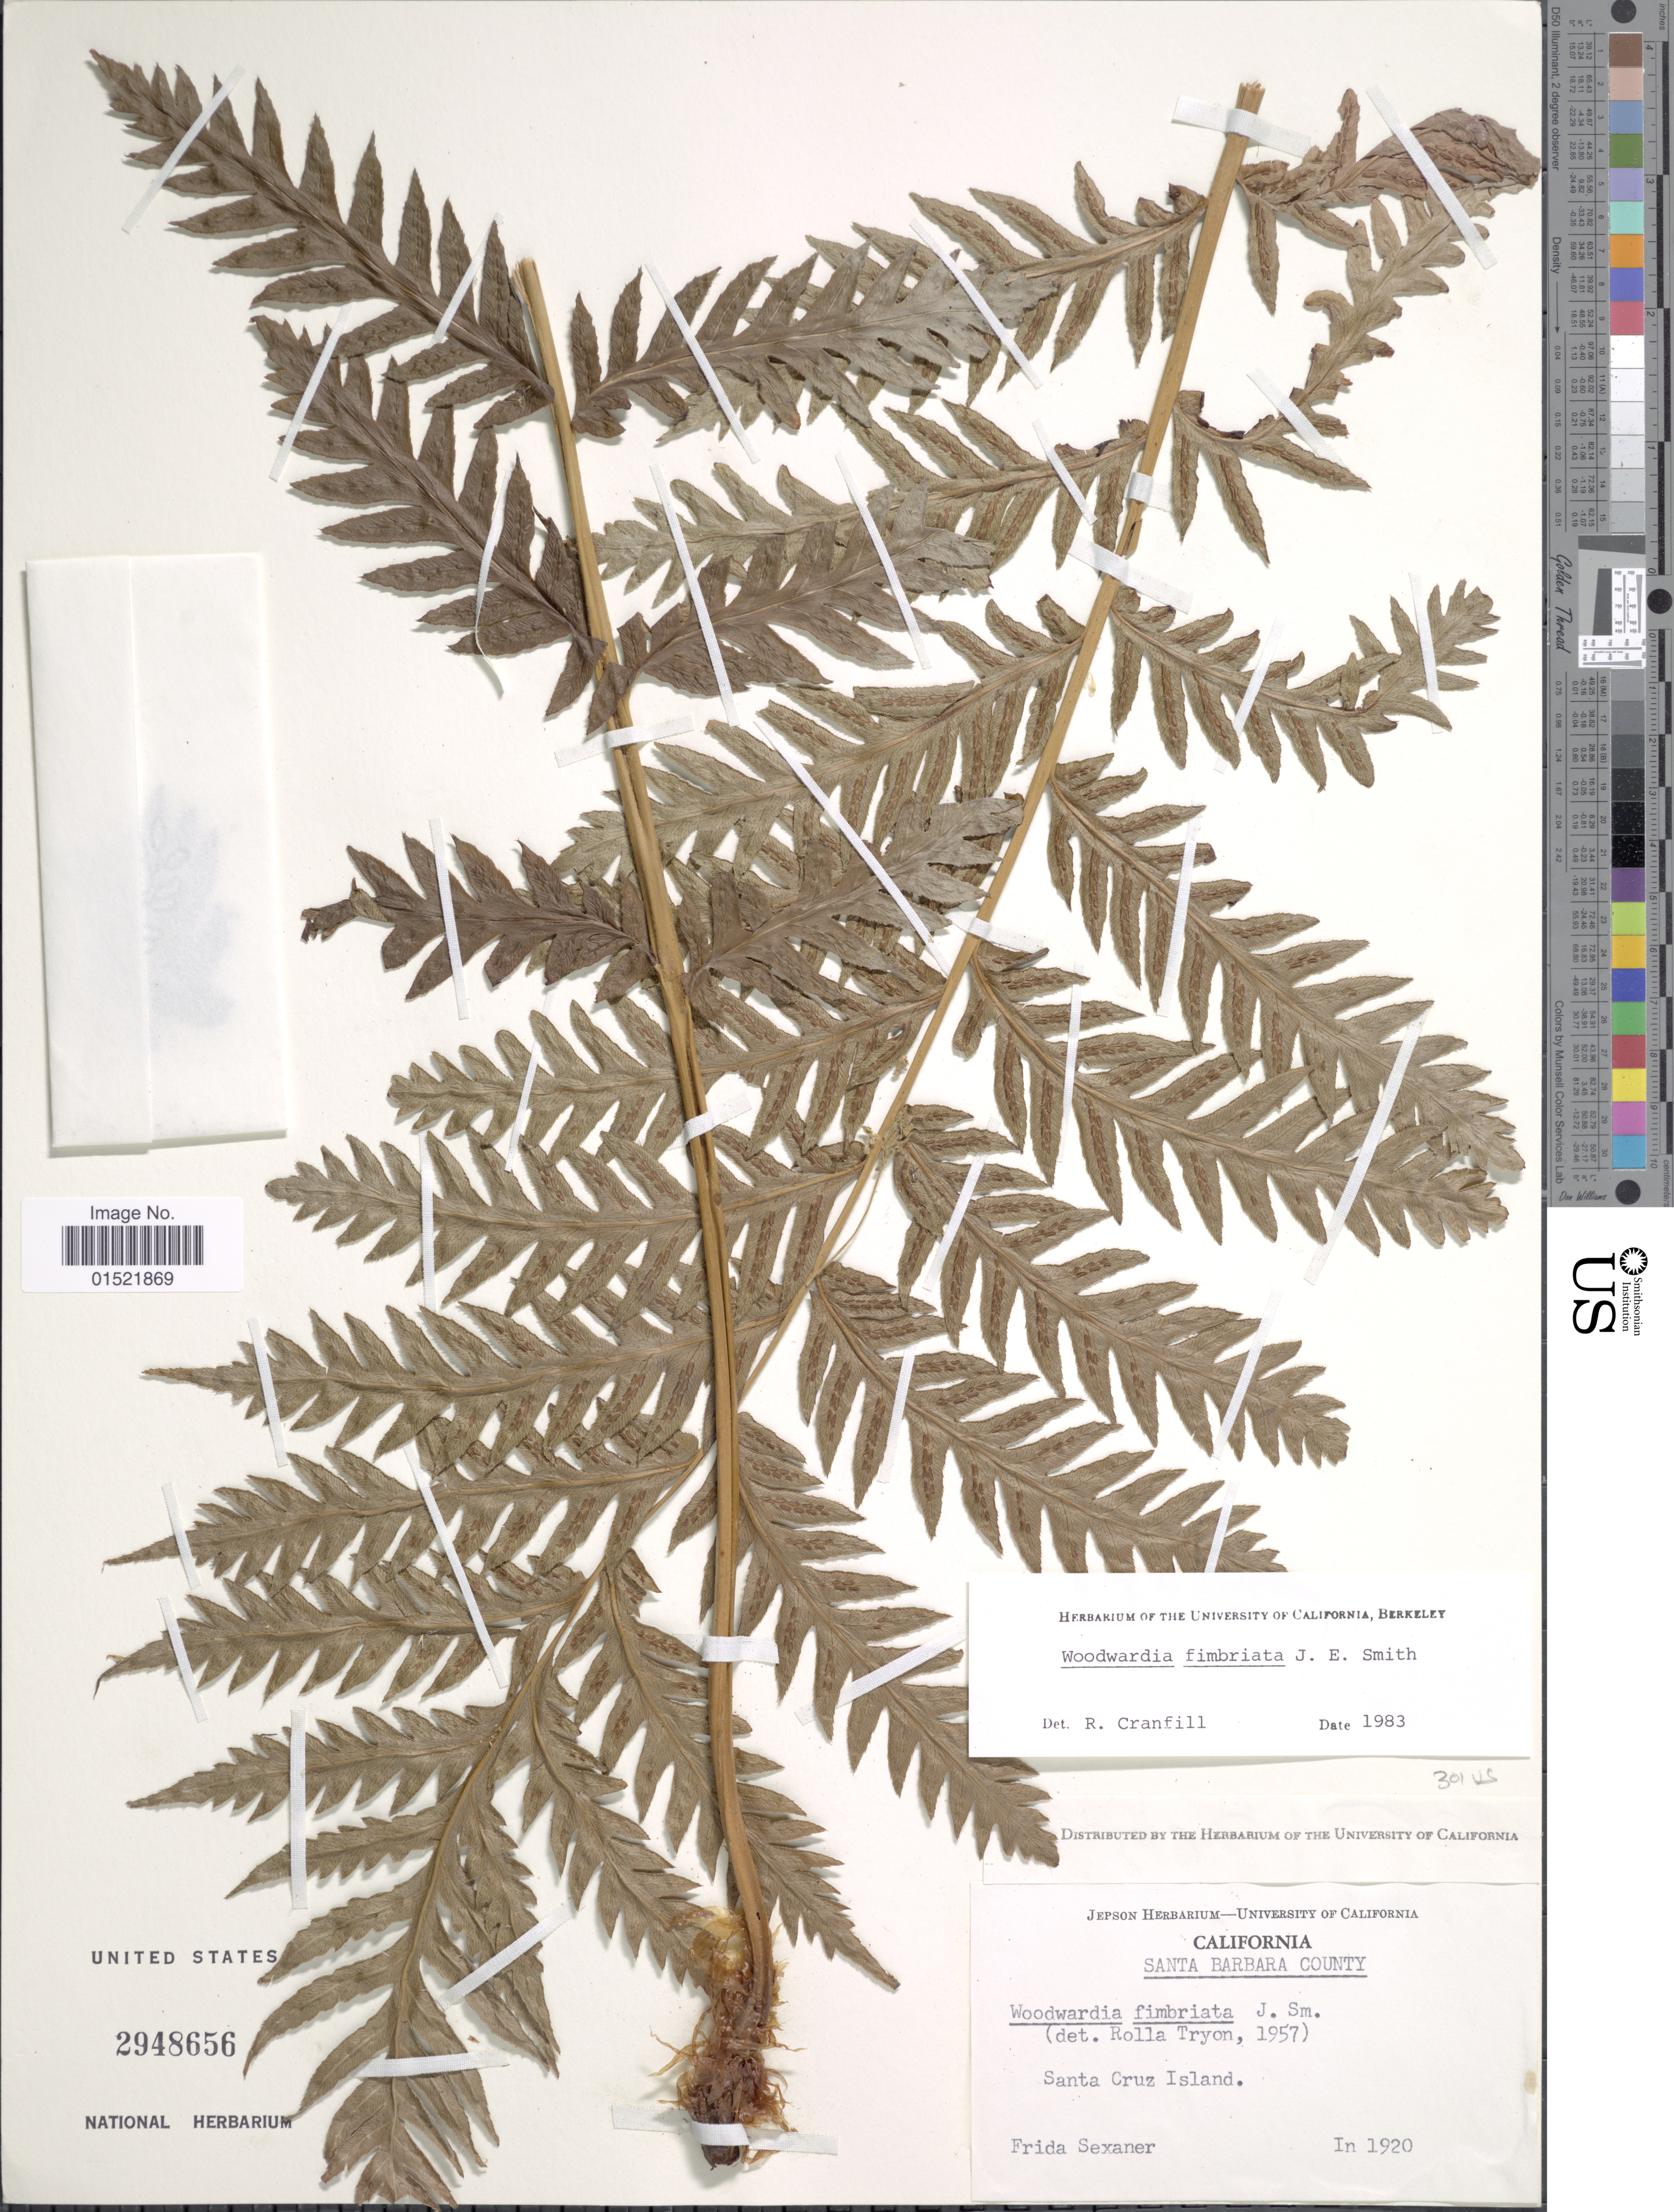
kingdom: Plantae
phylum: Tracheophyta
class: Polypodiopsida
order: Polypodiales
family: Blechnaceae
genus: Woodwardia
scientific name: Woodwardia fimbriata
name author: Sm.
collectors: F. Sexaner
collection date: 1920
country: United States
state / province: California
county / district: Santa Barbara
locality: Santa Barbara County, Santa Cruz Island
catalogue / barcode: US 2948656